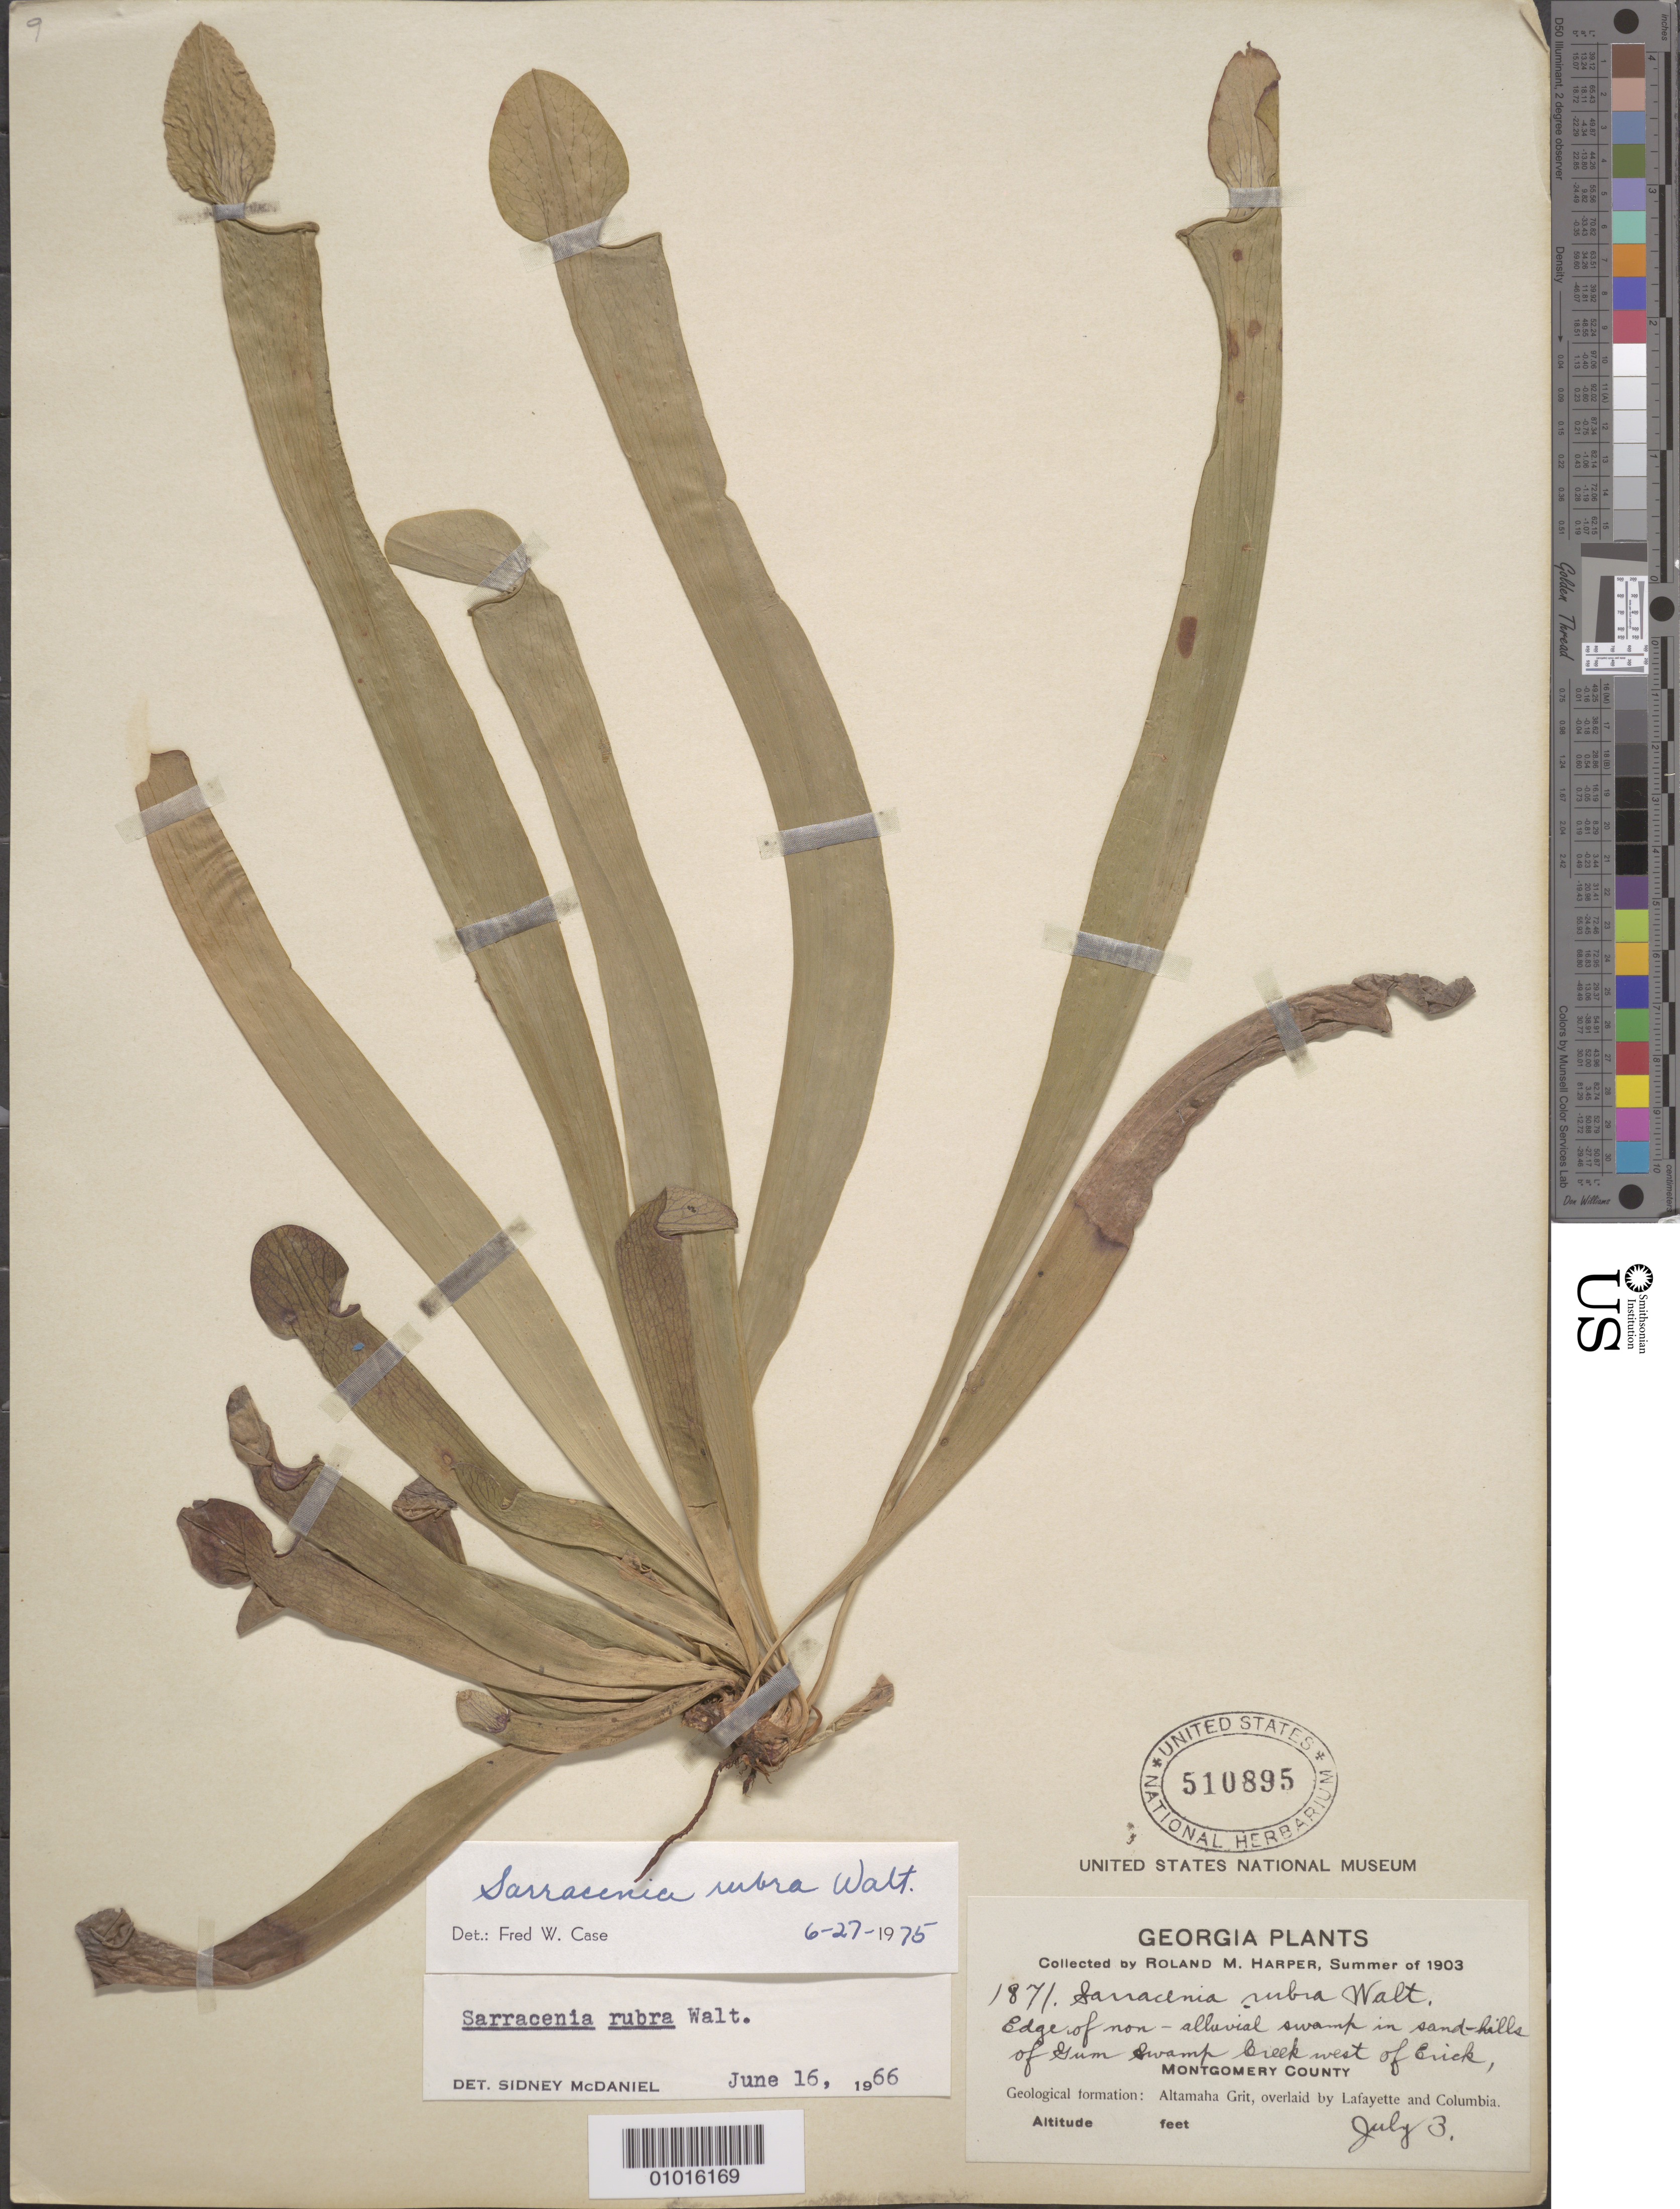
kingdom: Plantae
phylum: Tracheophyta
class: Magnoliopsida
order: Ericales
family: Sarraceniaceae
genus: Sarracenia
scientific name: Sarracenia rubra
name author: Walter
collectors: R. M. Harper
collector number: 1871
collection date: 1903-07-03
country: United States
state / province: Georgia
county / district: Montgomery County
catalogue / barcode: US 510895